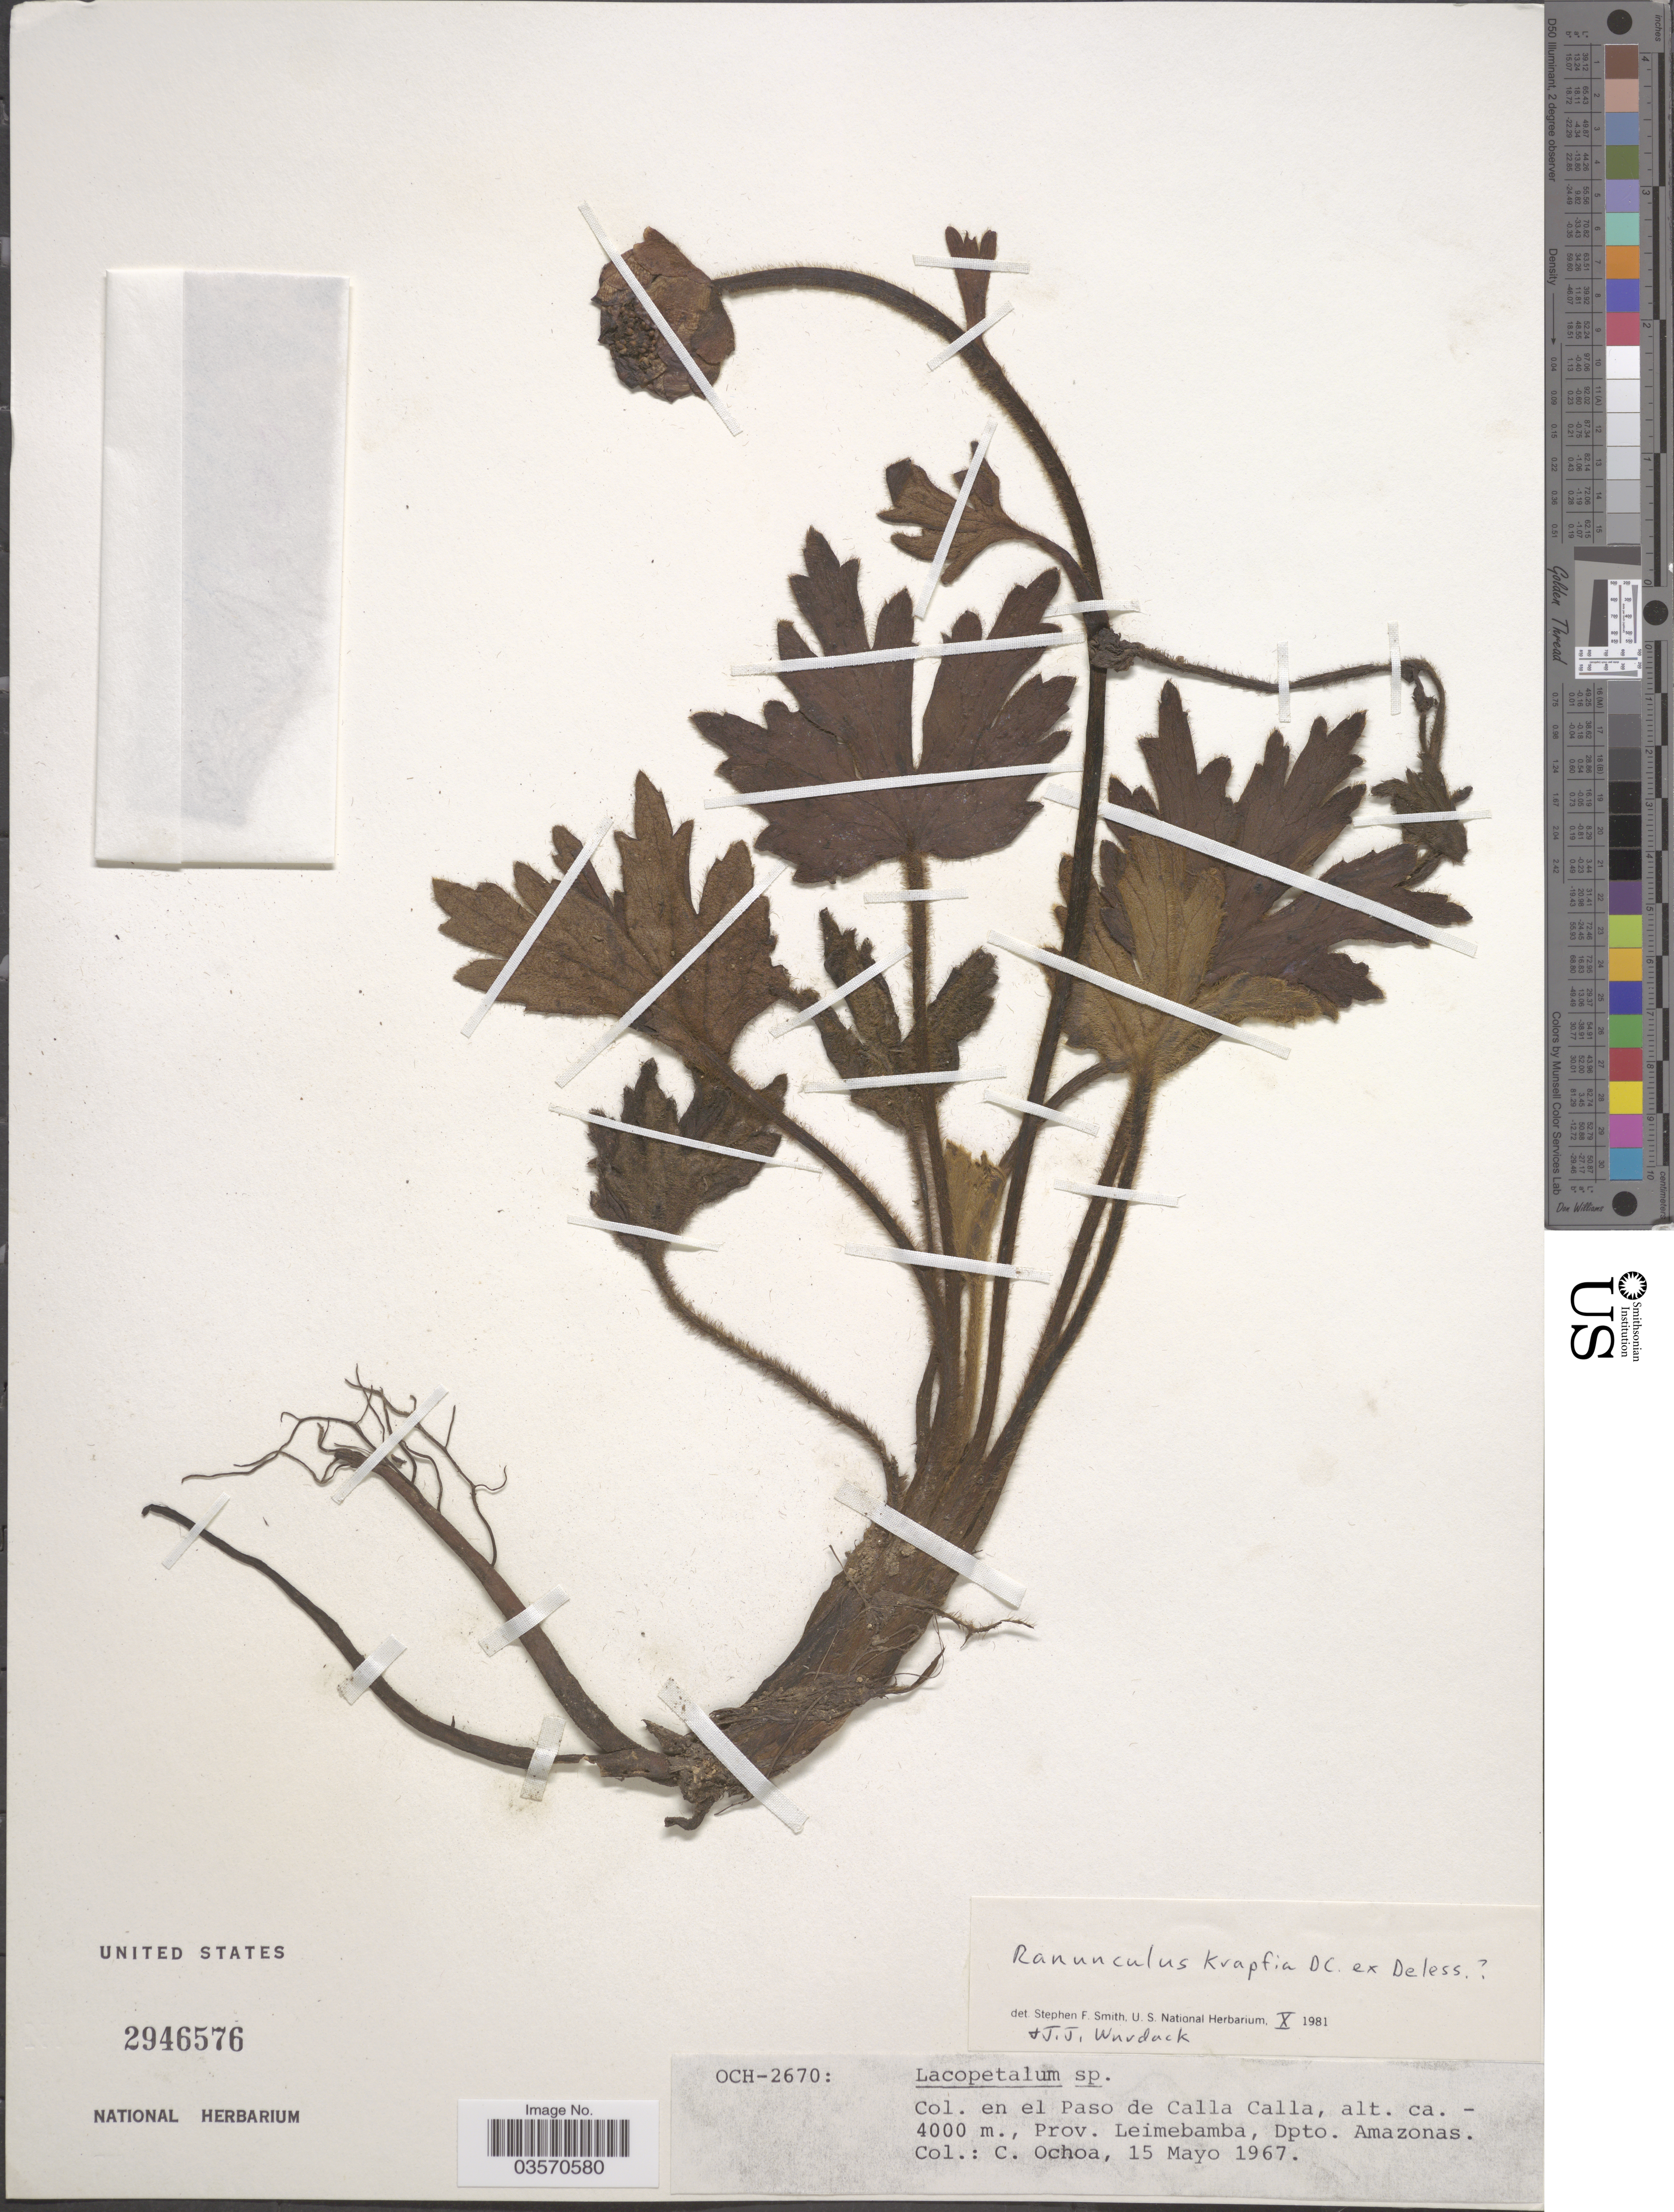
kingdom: Plantae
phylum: Tracheophyta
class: Magnoliopsida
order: Ranunculales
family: Ranunculaceae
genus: Ranunculus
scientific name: Ranunculus krapfia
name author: DC. ex Deless.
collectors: C. Ochoa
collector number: OCH-2670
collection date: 1967-05-15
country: Peru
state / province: Amazonas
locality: Col. en el Paso de Calla Calla, Prov. Leimebamba, Dpto. Amazonas.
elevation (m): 4000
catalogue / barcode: US 2946576